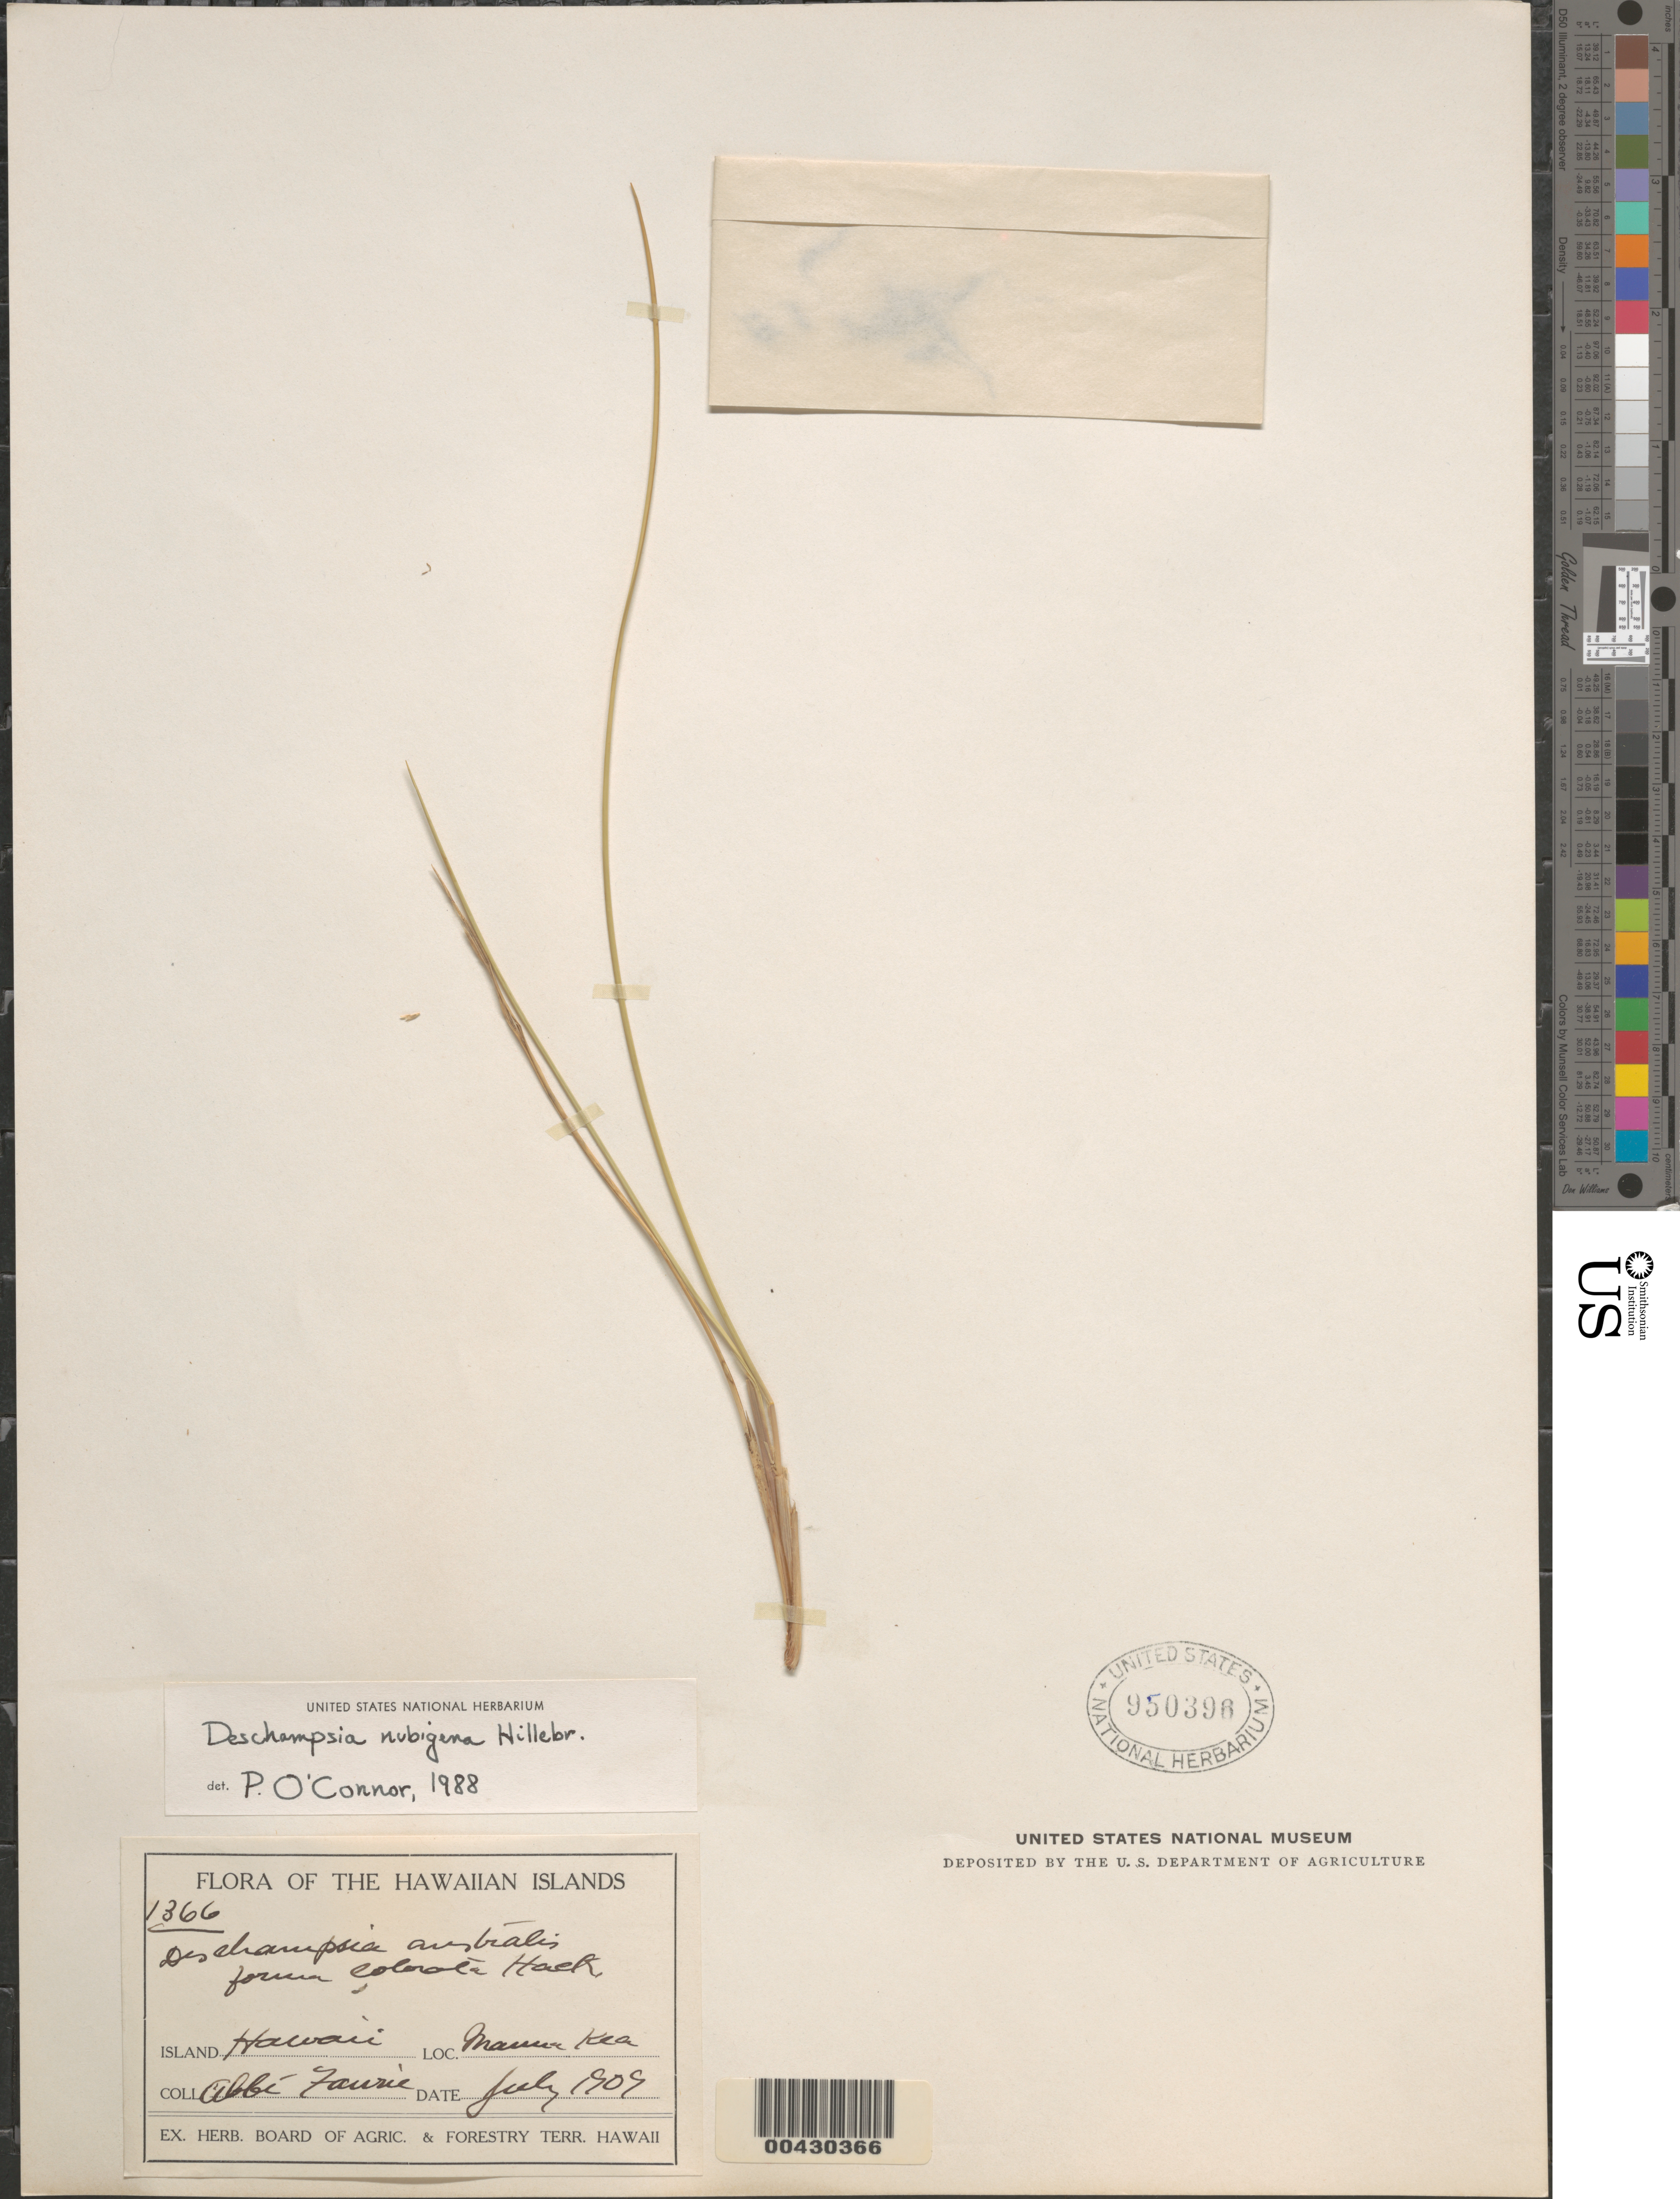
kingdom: Plantae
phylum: Tracheophyta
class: Liliopsida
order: Poales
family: Poaceae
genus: Deschampsia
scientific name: Deschampsia nubigena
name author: Hillebr.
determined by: O'Connor, P.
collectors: A. Faurie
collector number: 1366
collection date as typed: Jul 1909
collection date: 1909-07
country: United States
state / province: Hawaii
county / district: Hawaii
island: Hawaii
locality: Mauna Kea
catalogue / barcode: US 950396